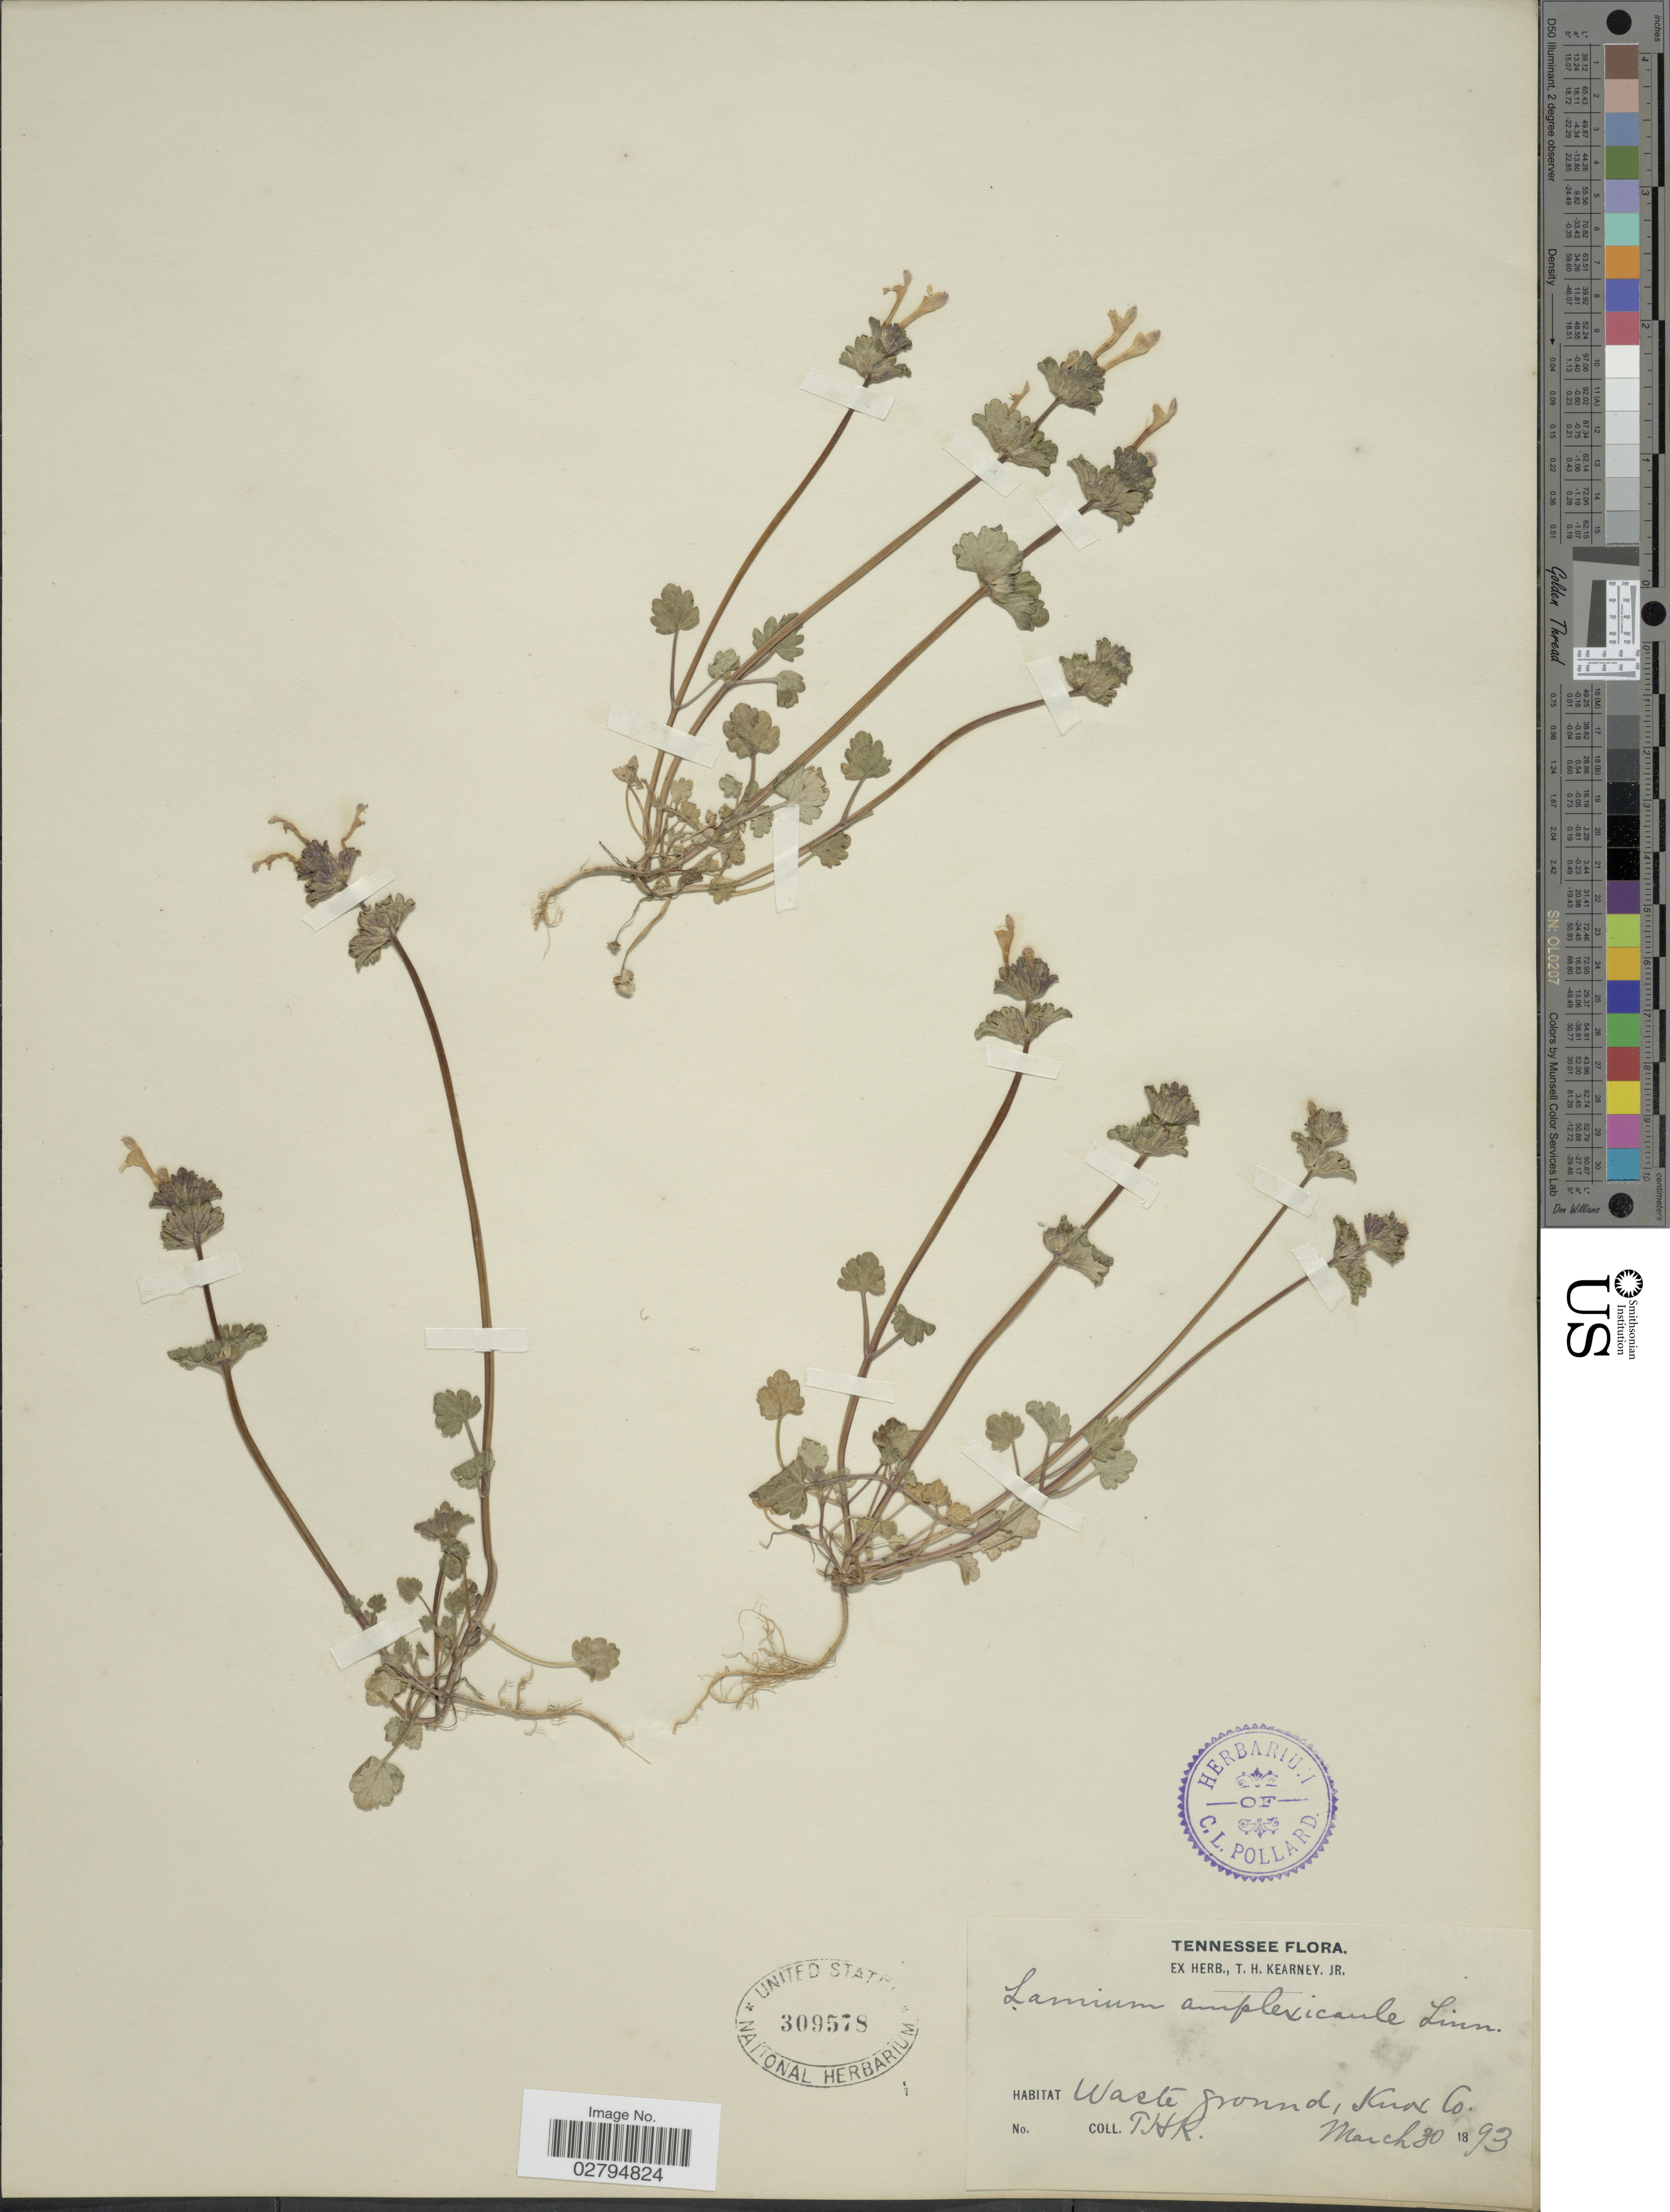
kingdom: Plantae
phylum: Tracheophyta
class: Magnoliopsida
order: Lamiales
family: Lamiaceae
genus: Lamium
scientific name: Lamium amplexicaule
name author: L.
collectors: T. H. Kearney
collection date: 1893-03-30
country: United States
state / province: Tennessee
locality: Waste ground, Kox Co.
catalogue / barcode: US 309578